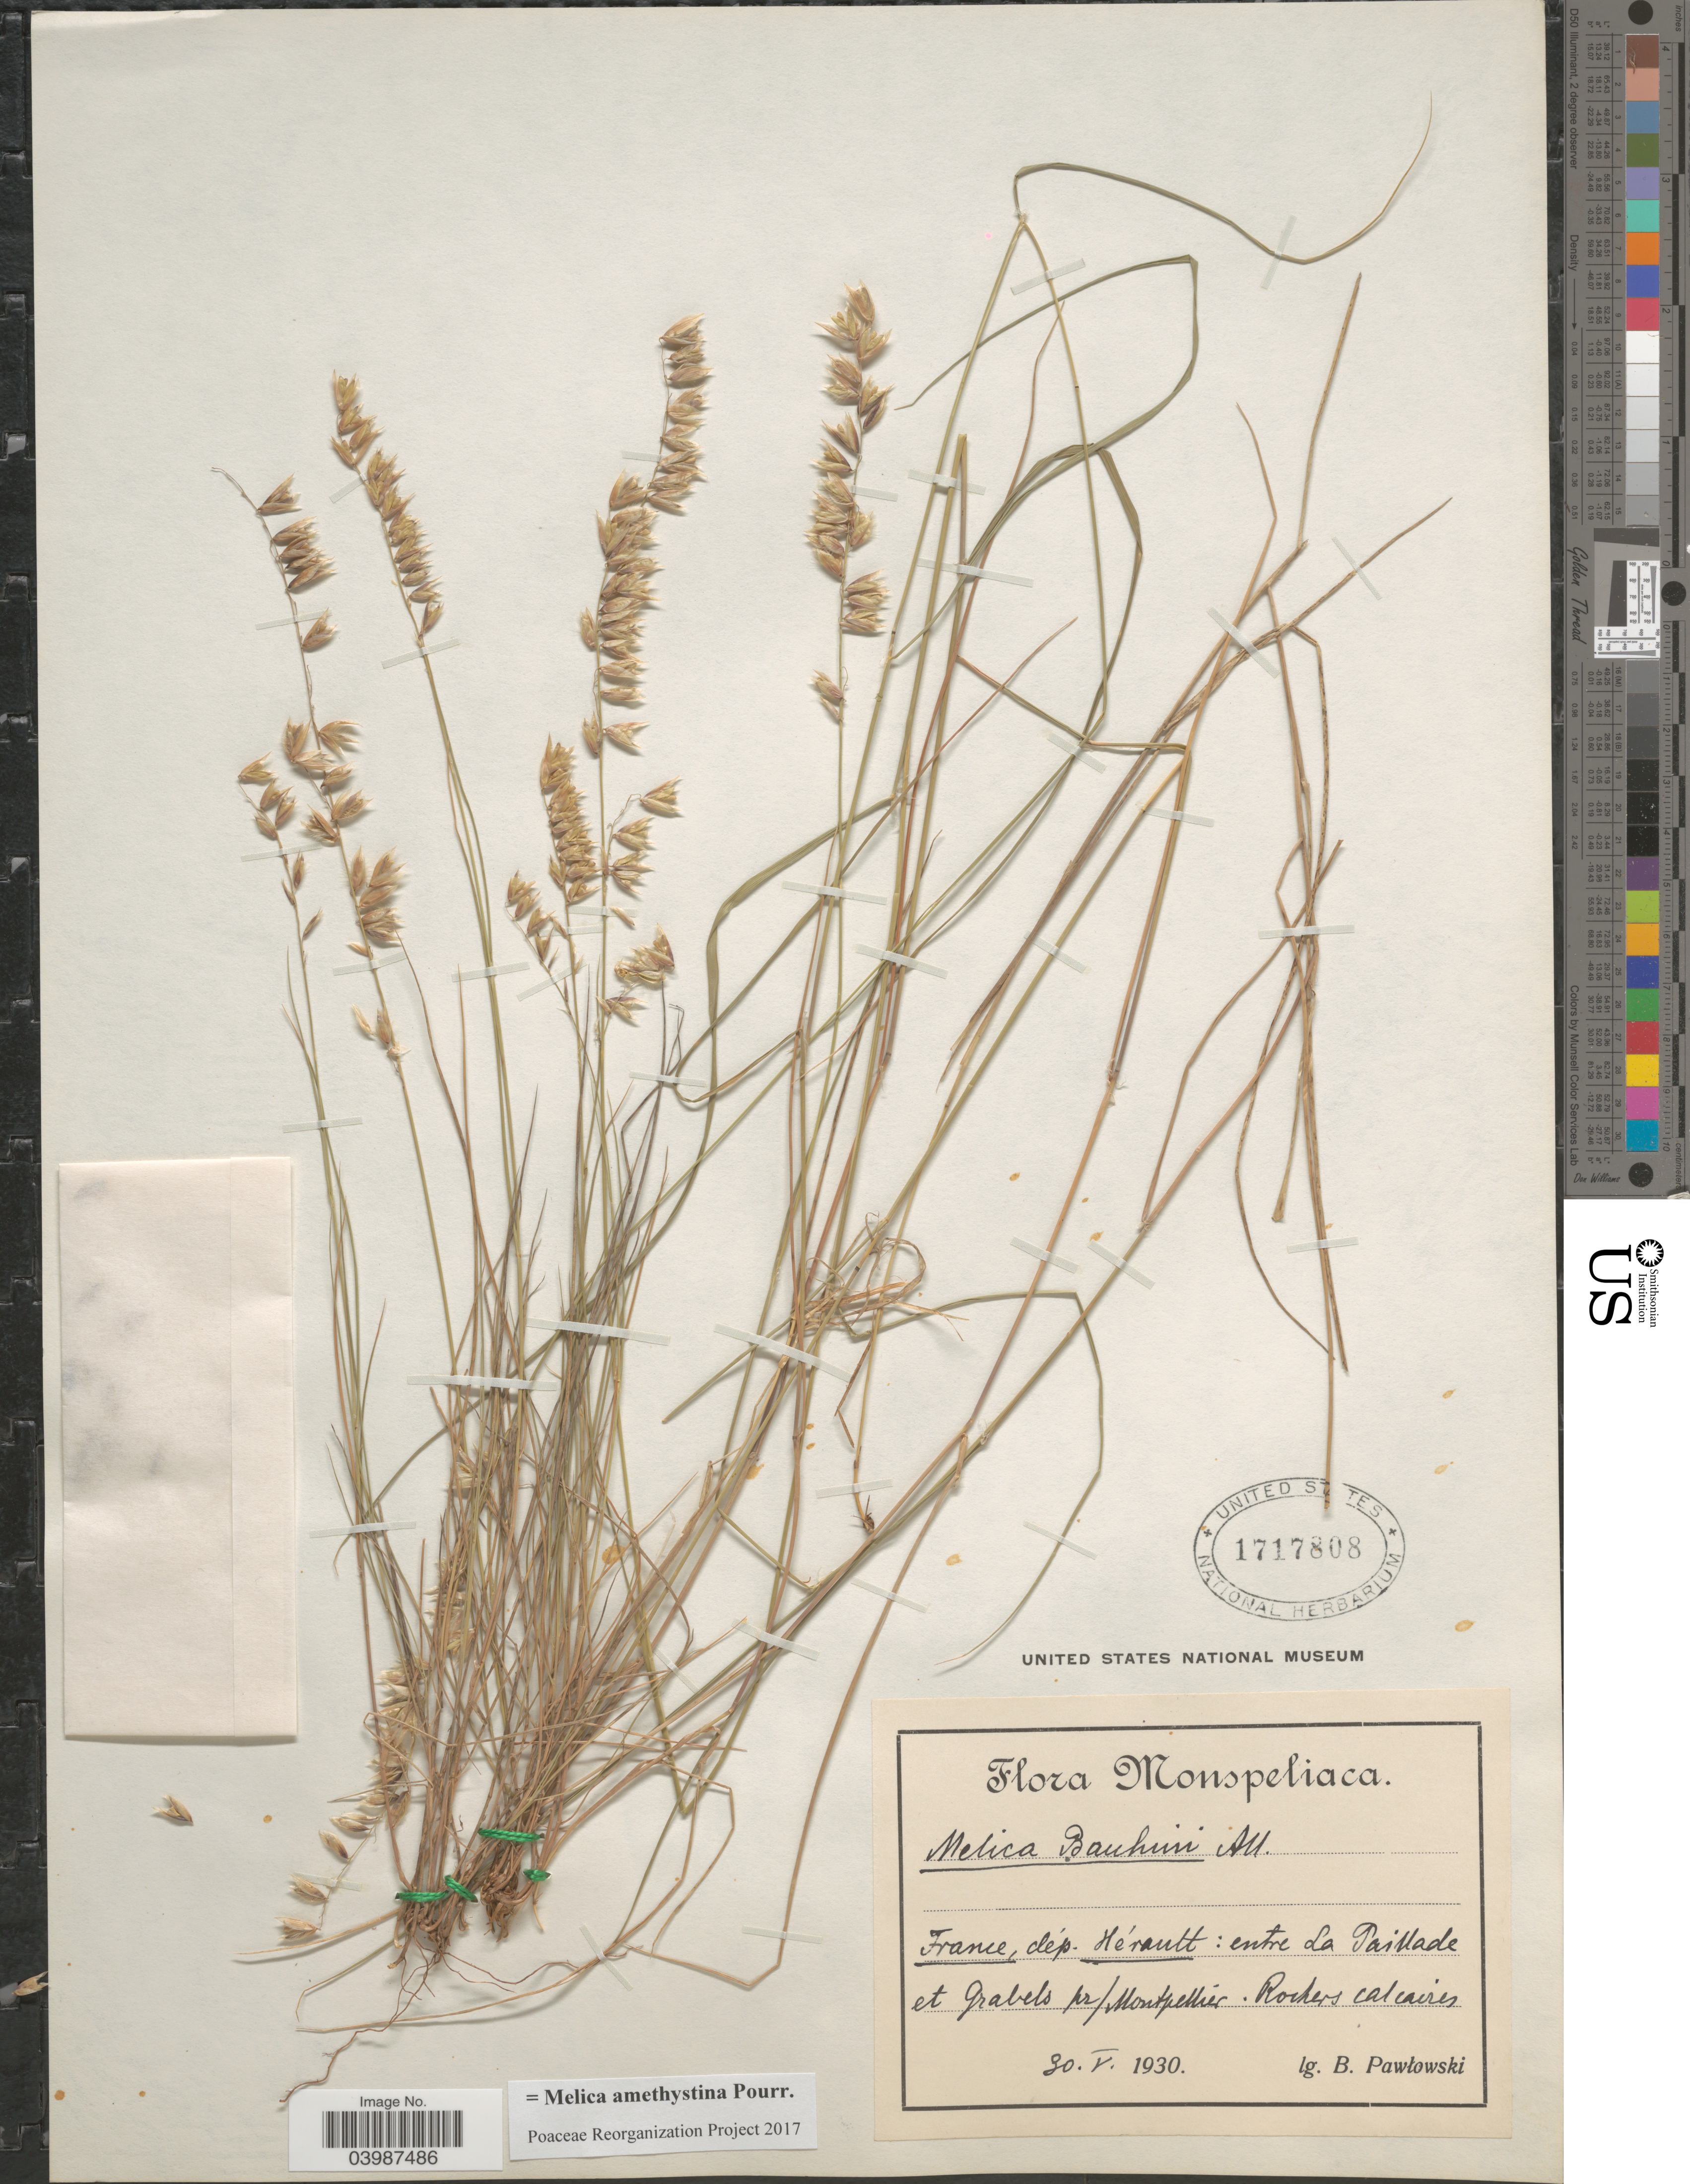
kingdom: Plantae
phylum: Tracheophyta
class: Liliopsida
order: Poales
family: Poaceae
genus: Melica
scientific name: Melica amethystina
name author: Pourr.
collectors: B. Pawlowski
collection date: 1930-05-30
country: France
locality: Monspeliaca. Dép. Hérault: entre La Paillade et Grabels pr/ Montpellier. Rochers calcaires.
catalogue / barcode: US 1717808